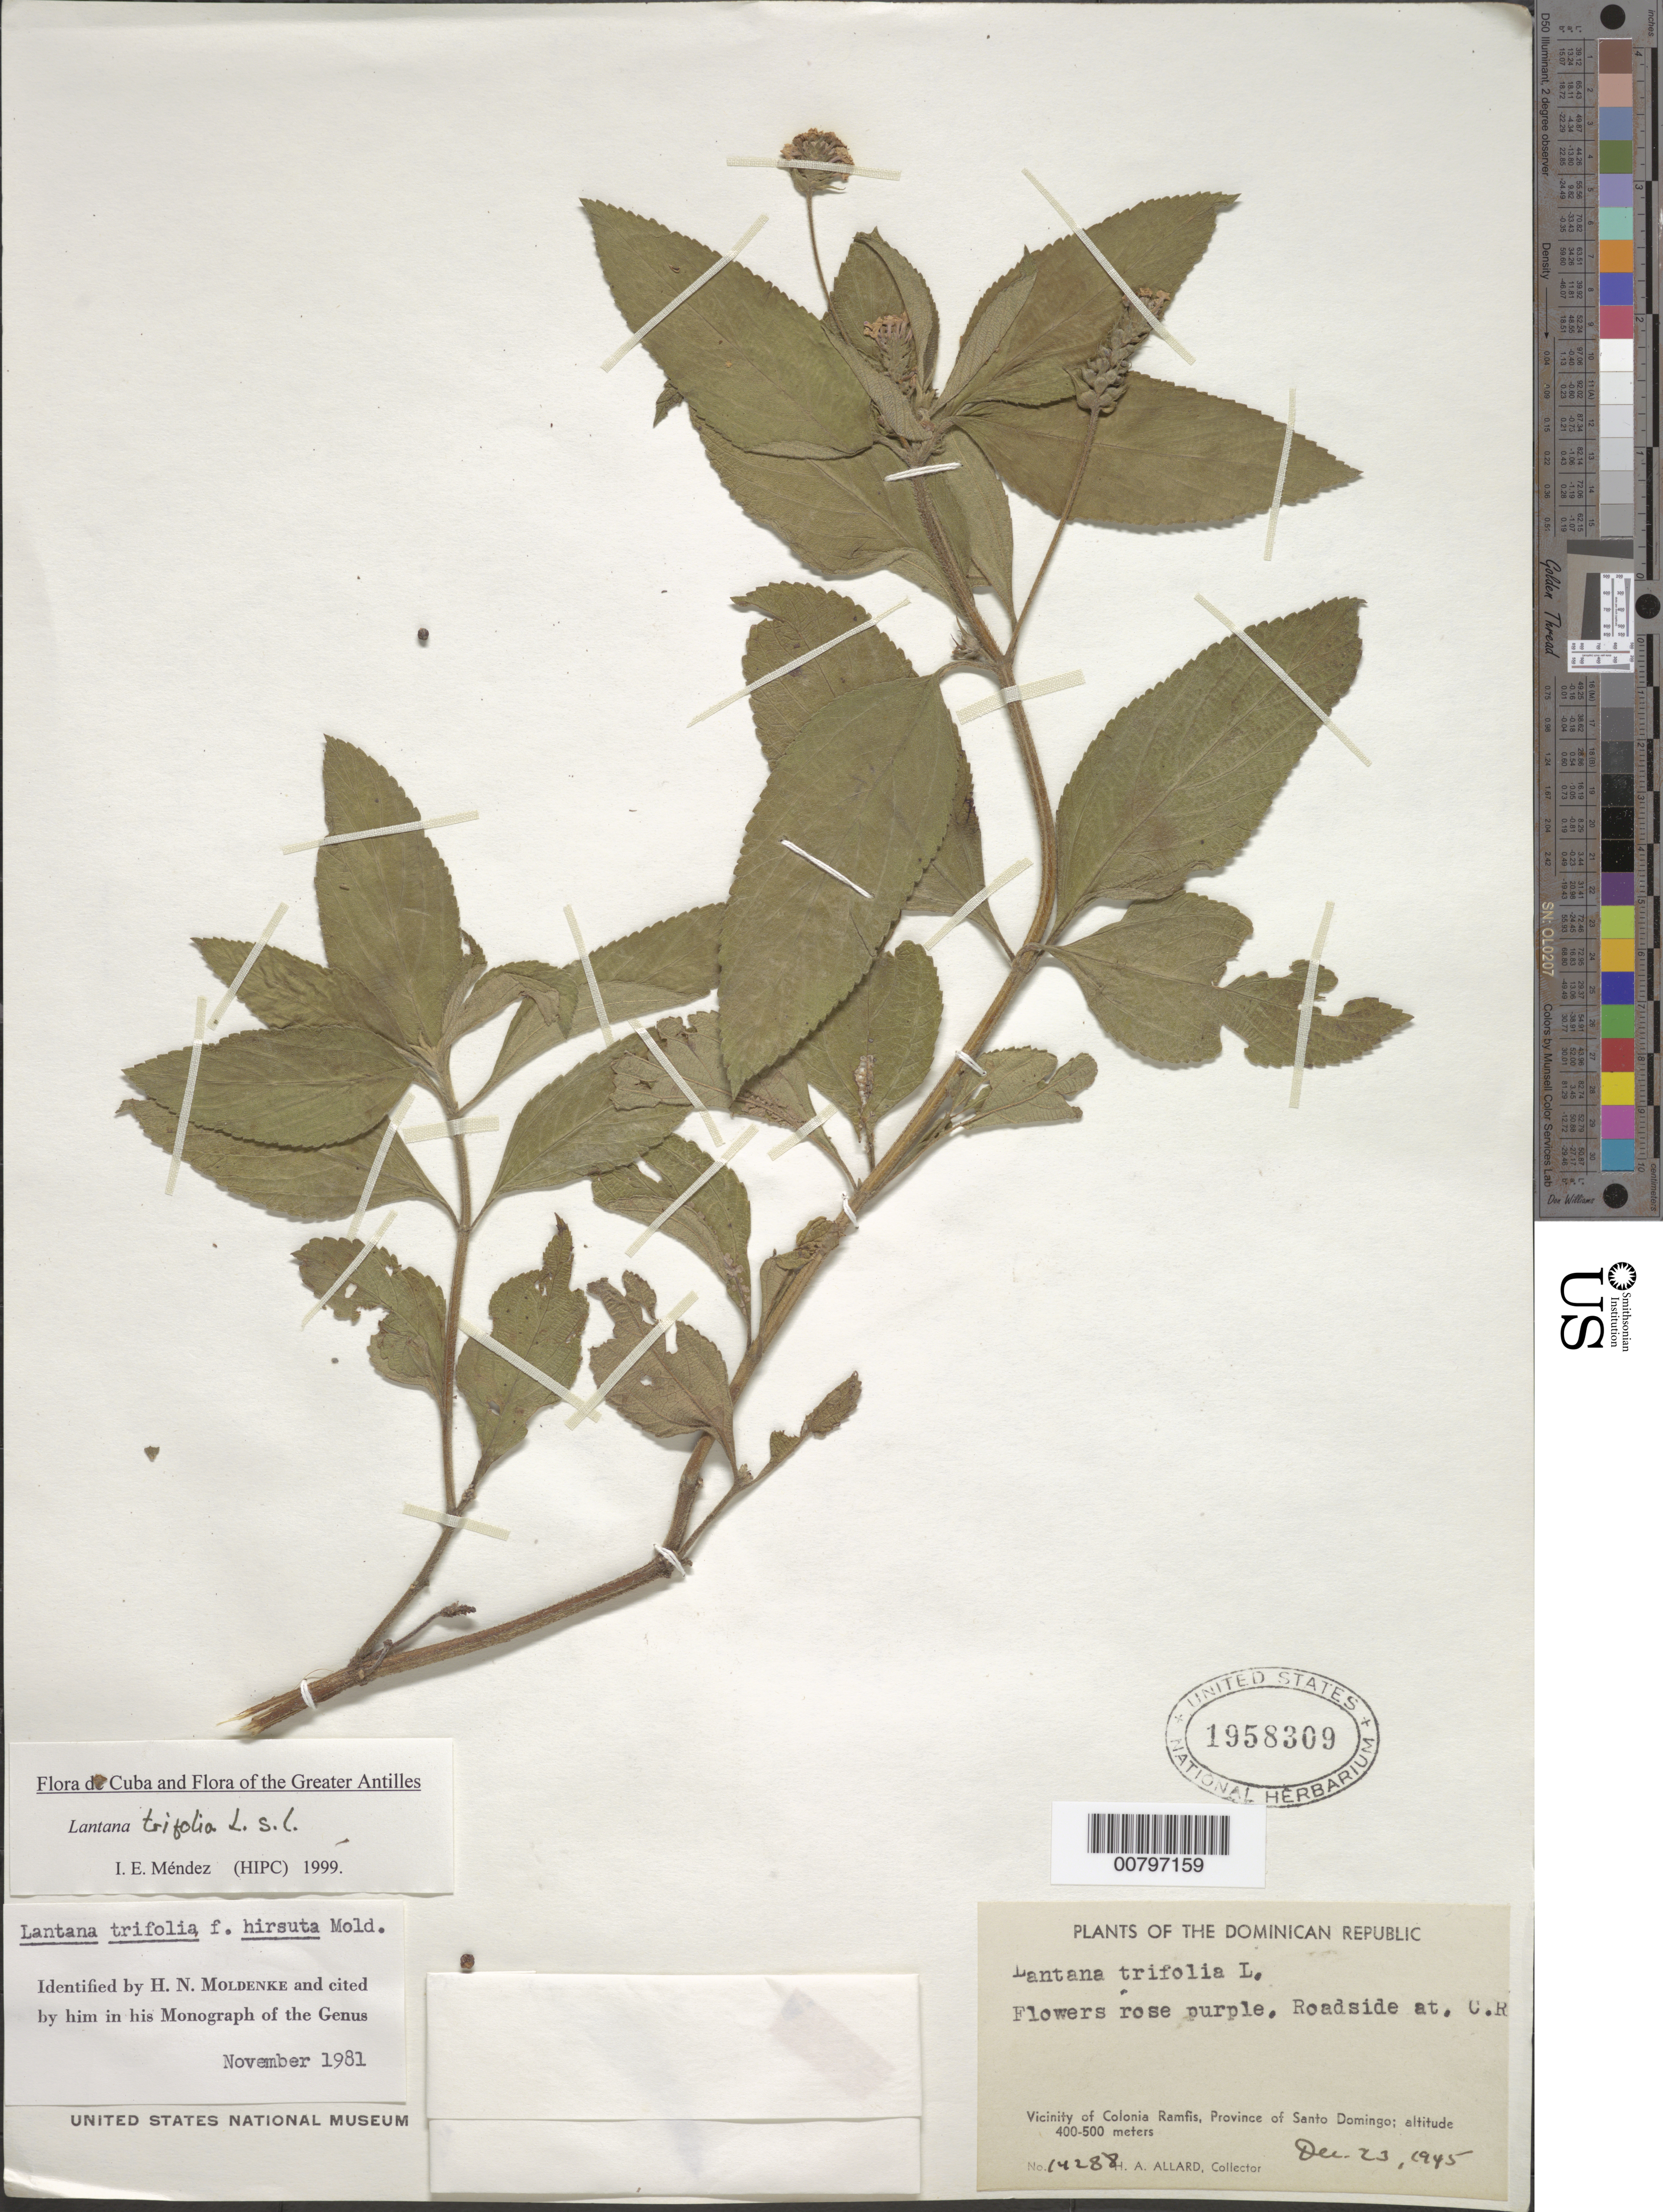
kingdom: Plantae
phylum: Tracheophyta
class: Magnoliopsida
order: Lamiales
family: Verbenaceae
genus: Lantana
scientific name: Lantana trifolia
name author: L.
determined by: Méndez, Isidro E., (HIPC)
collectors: H. A. Allard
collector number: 14288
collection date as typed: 23 Dec 1945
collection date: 1945-12-23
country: Dominican Republic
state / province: Distrito Nacional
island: Hispaniola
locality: Vicinity of Colonia Ramfis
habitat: Roadside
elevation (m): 400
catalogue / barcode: US 1958309